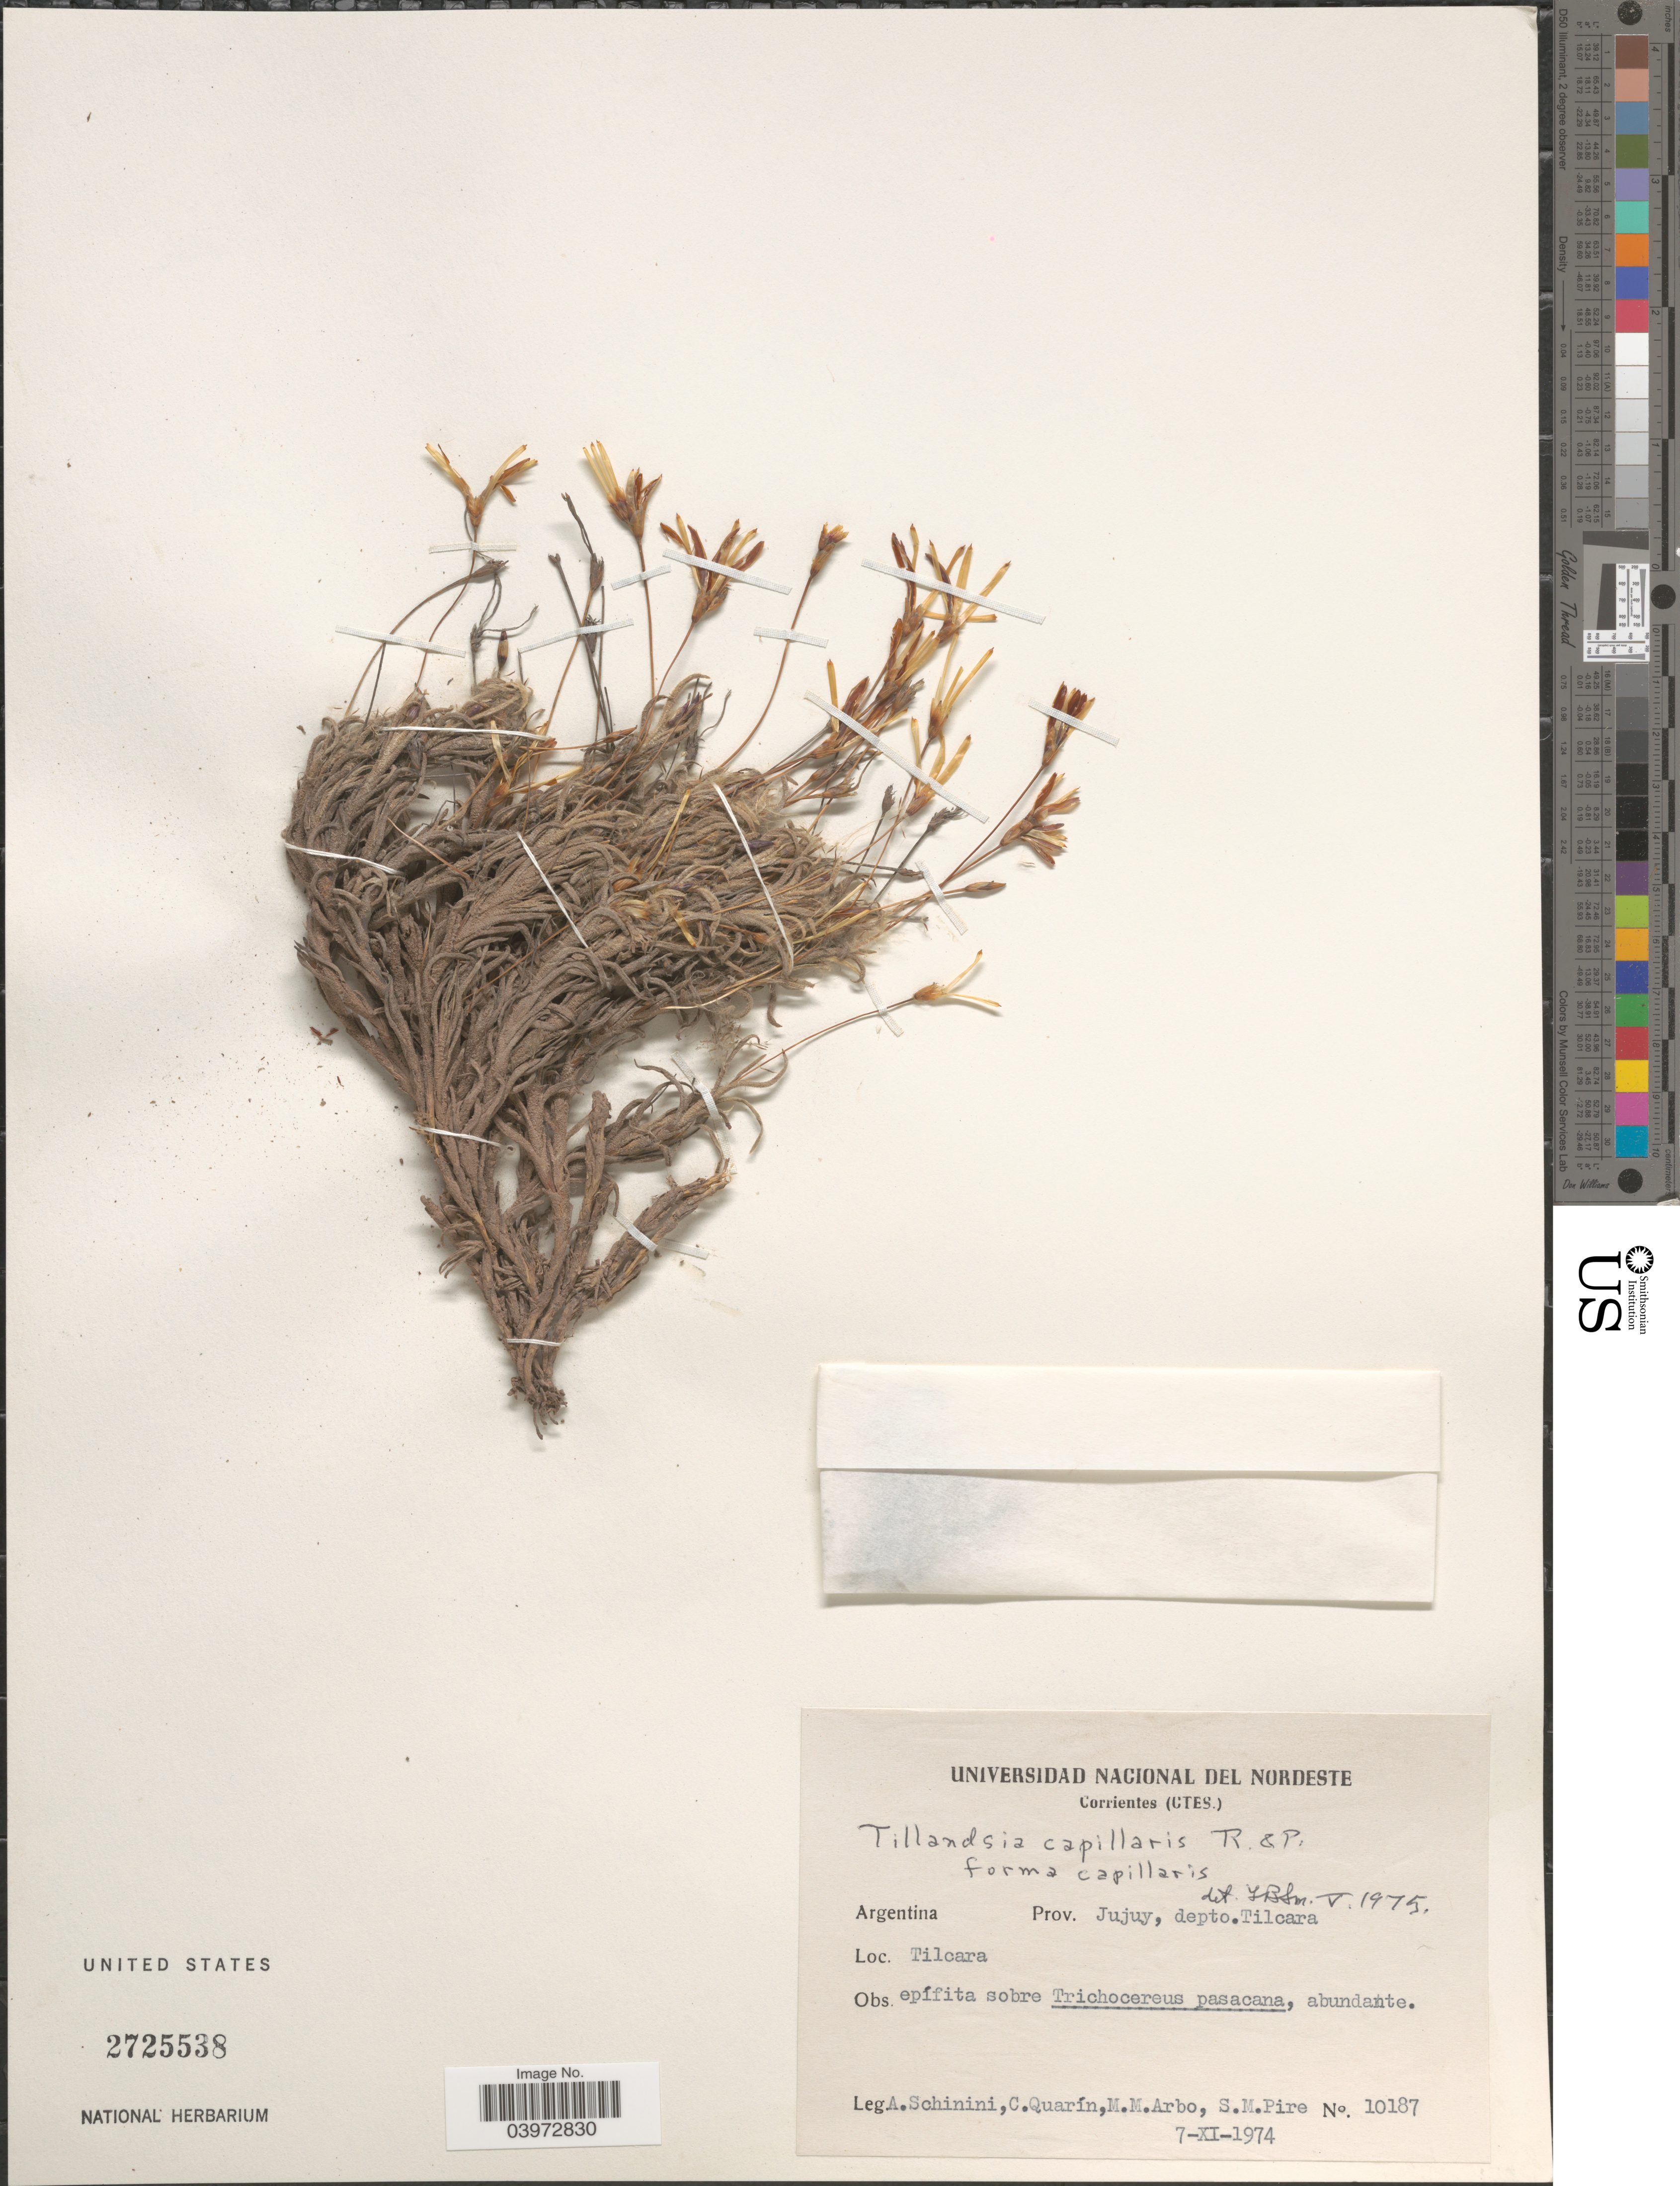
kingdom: Plantae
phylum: Tracheophyta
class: Liliopsida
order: Poales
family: Bromeliaceae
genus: Tillandsia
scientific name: Tillandsia capillaris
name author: Ruiz & Pav.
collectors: A. Schinini, C. Quarin, M. M. Arbo & S. Pire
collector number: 10187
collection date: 1974-11-07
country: Argentina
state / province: Jujuy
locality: Depto. Tilcara. Tilcara.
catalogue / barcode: US 2725538